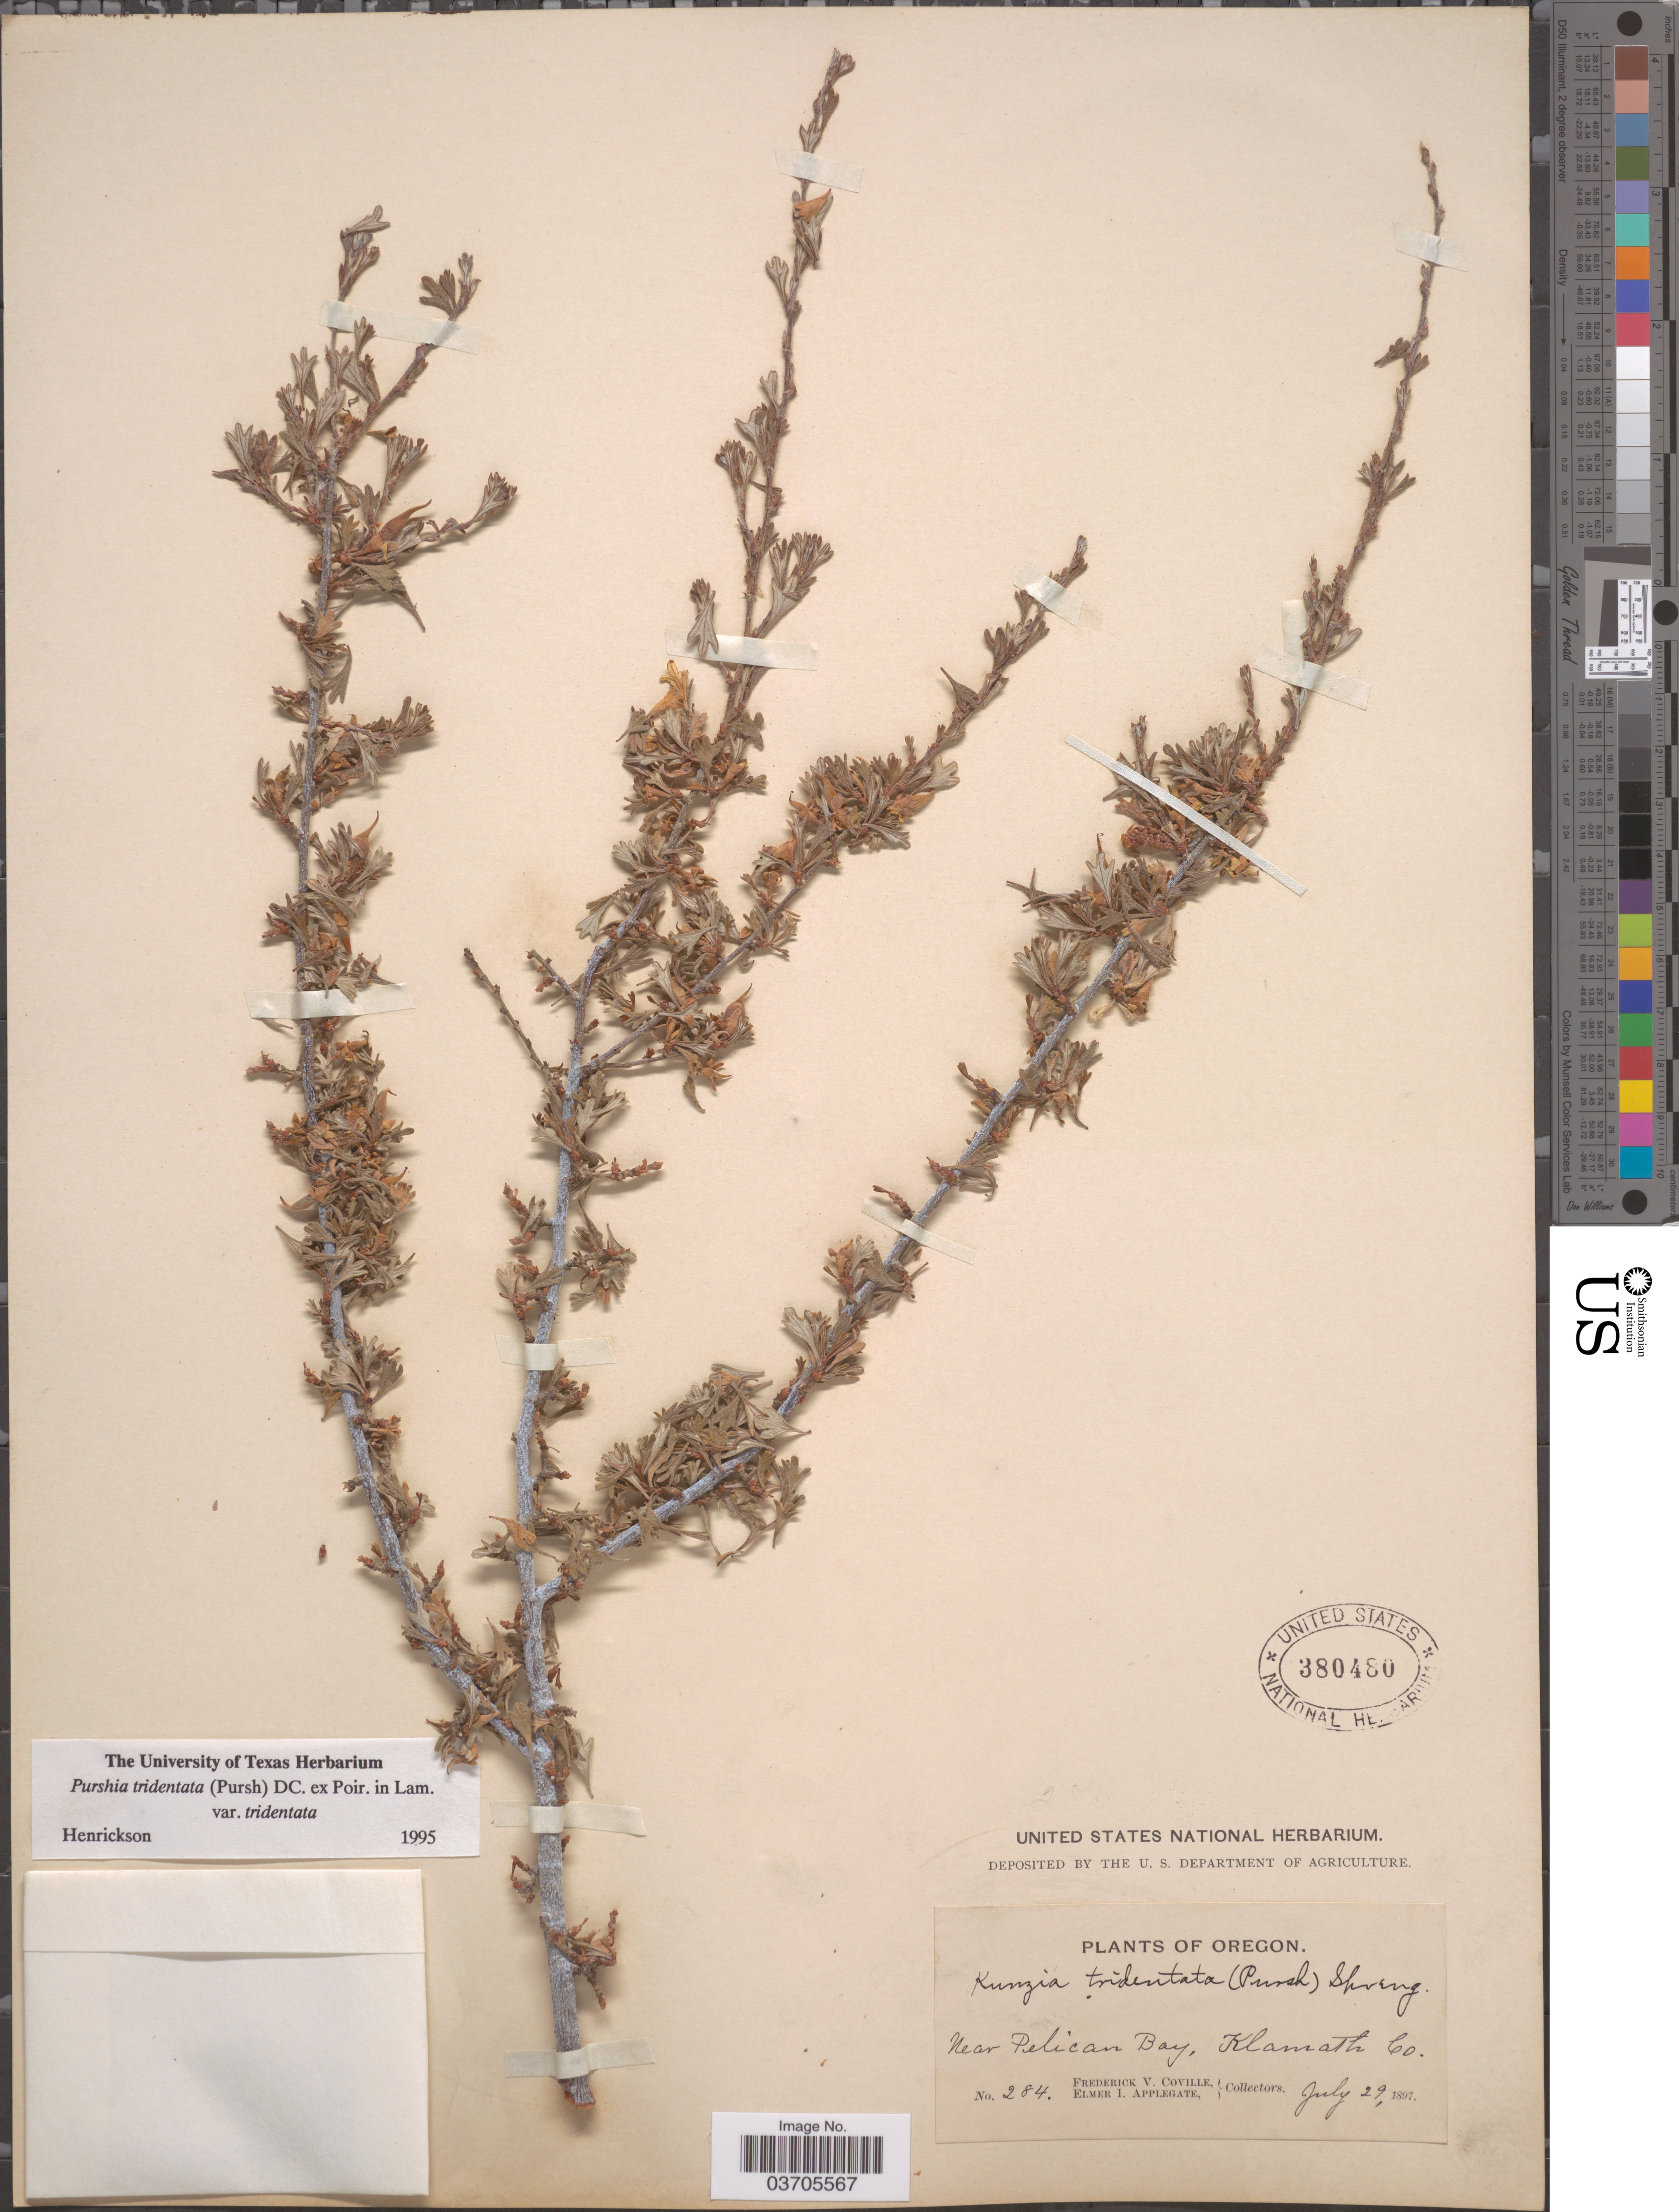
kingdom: Plantae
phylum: Tracheophyta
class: Magnoliopsida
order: Rosales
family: Rosaceae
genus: Purshia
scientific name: Purshia tridentata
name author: (Pursh) DC.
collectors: F. V. Coville & E. I. Applegate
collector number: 284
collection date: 1897-07-29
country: United States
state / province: Oregon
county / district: Klamath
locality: Near Pelican Bay, Klamath Co.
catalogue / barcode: US 380480